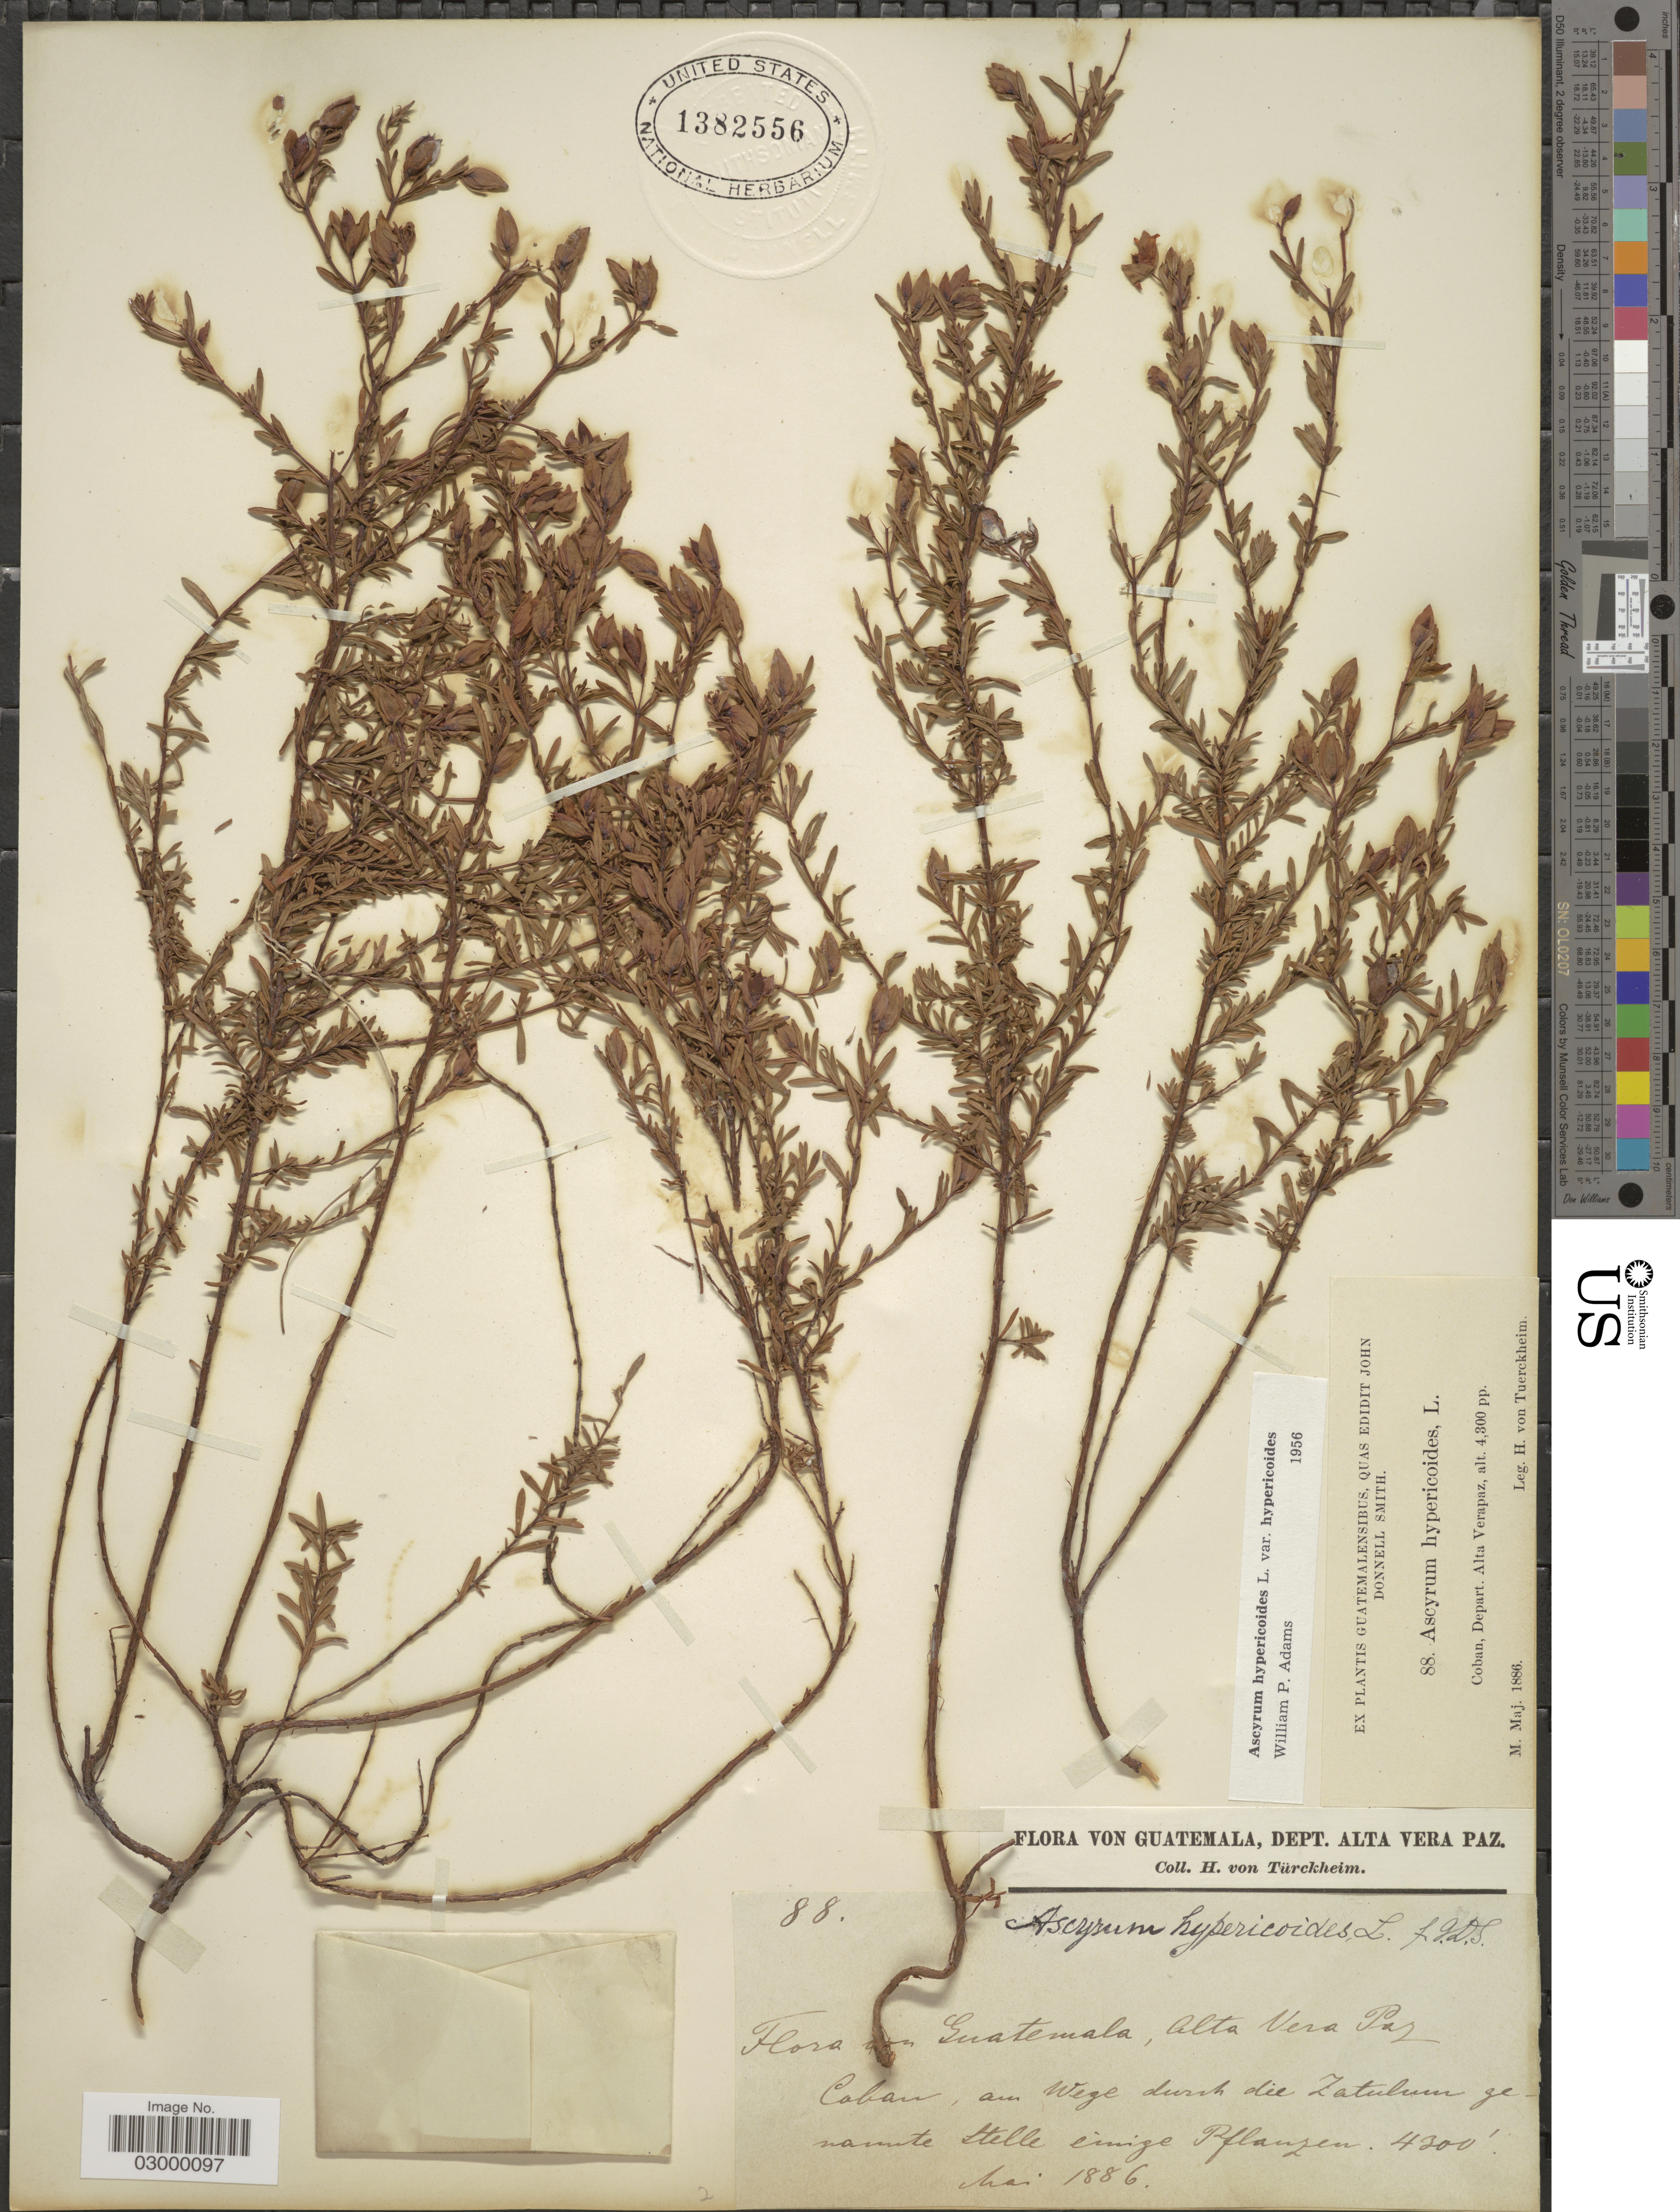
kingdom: Plantae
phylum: Tracheophyta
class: Magnoliopsida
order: Malpighiales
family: Hypericaceae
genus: Hypericum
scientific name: Hypericum hypericoides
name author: (L.) Crantz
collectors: H. von Türckheim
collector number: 88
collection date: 1886-05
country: Guatemala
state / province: Alta Verapaz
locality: Coban, am Wegl durch die Zatulum genamte Stelle einige Pflanzen.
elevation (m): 1311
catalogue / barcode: US 1382556